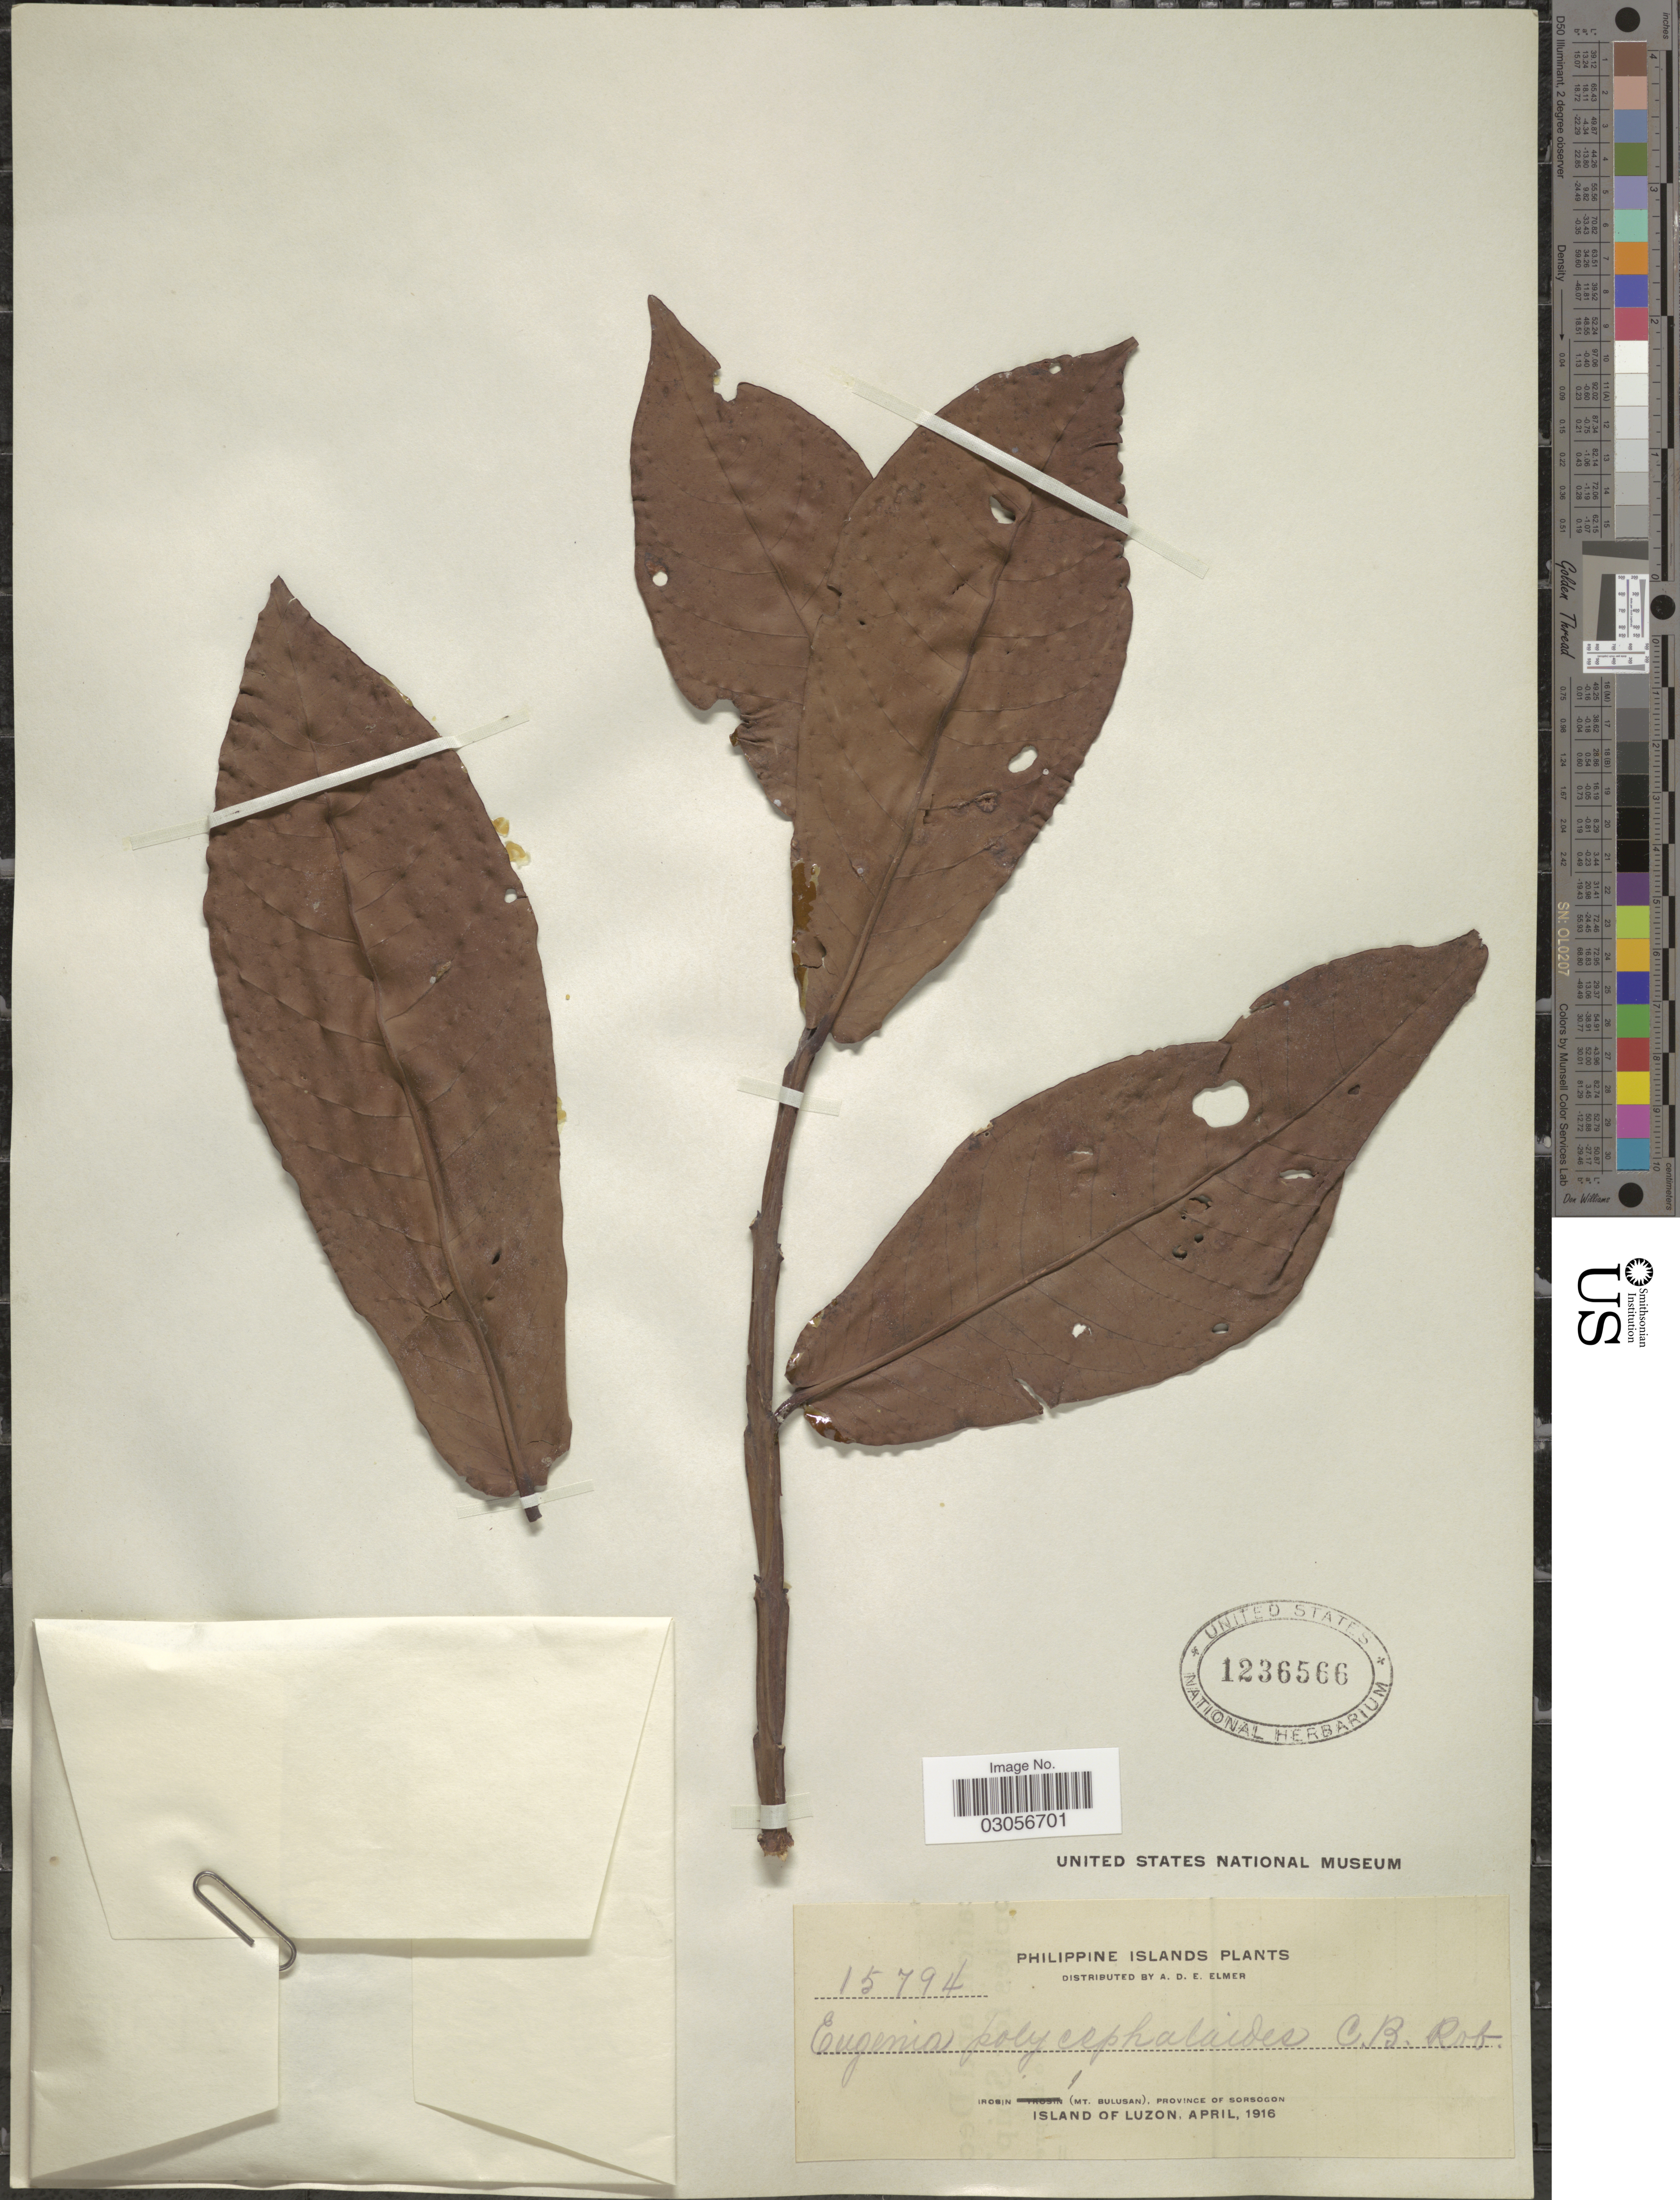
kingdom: Plantae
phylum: Tracheophyta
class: Magnoliopsida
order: Myrtales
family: Myrtaceae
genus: Syzygium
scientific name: Syzygium polycephaloides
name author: (C.B. Rob.) Merr.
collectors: A. D. E. Elmer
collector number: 15794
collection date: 1916-04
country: Philippines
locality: Philippine Islands. Irosin (Mt. Bulusan), Province of Sorsogon. Island of Luzon.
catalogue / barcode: US 1236566